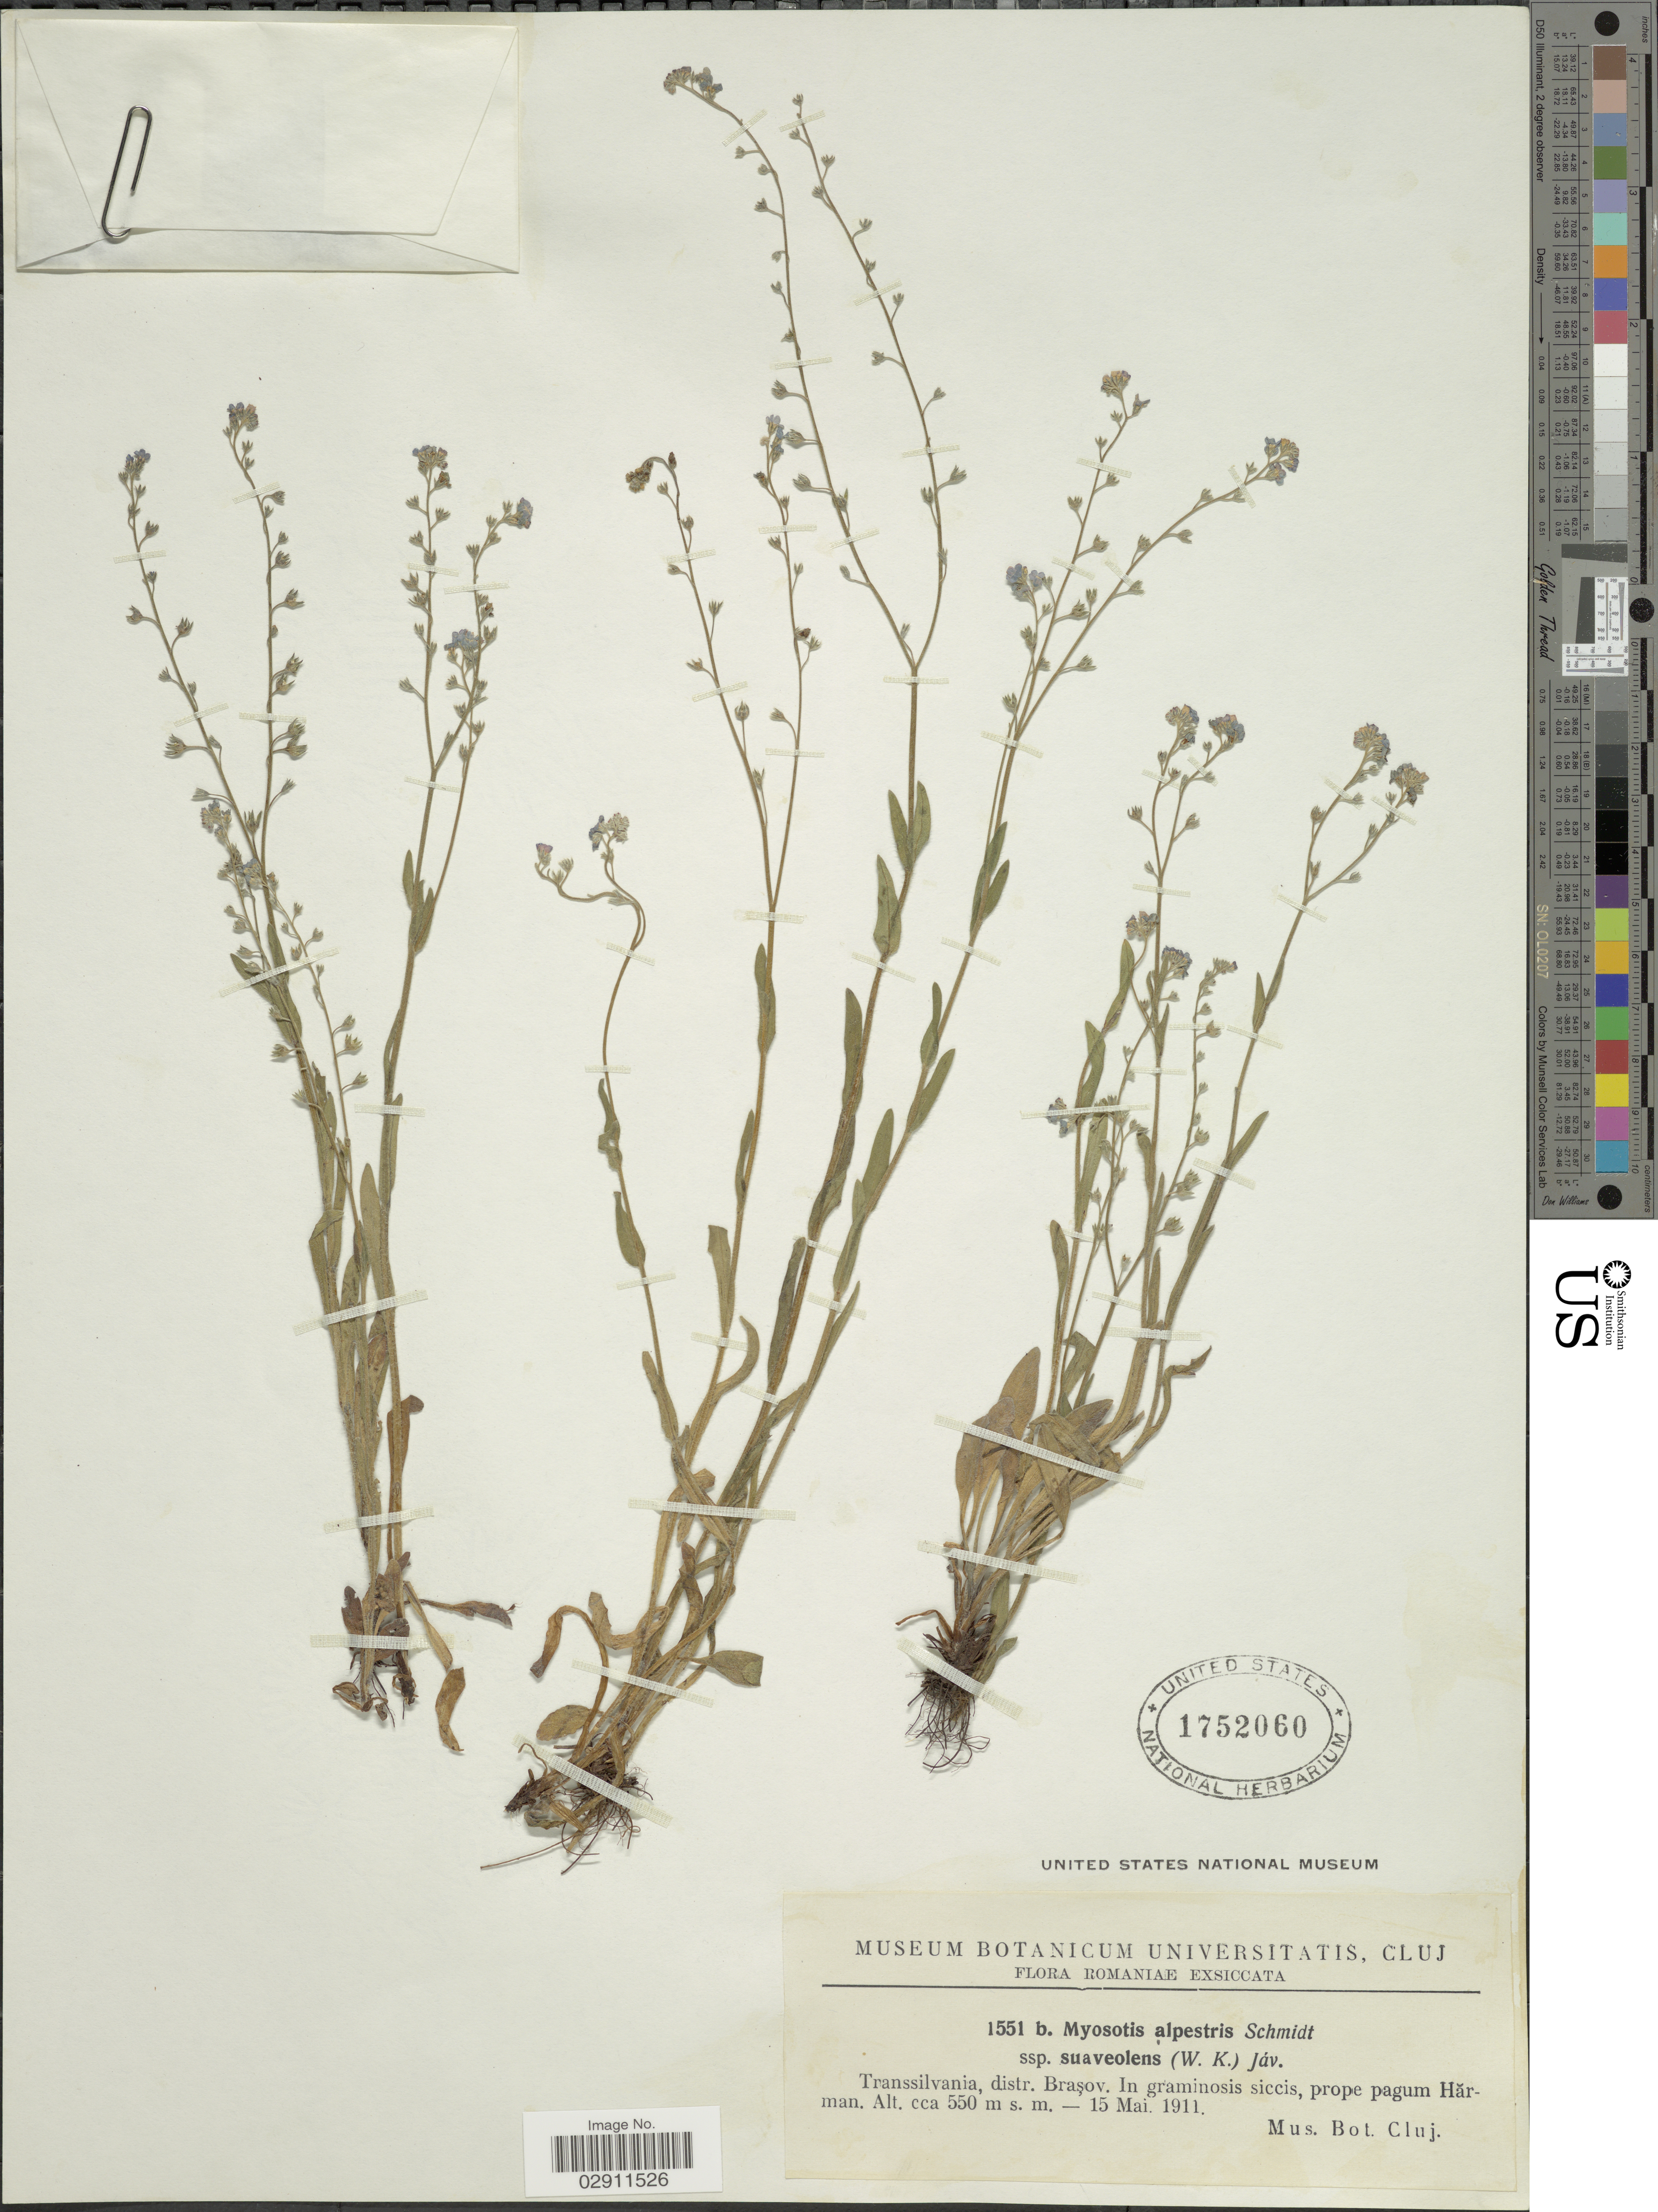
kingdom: Plantae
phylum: Tracheophyta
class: Magnoliopsida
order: Boraginales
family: Boraginaceae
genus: Myosotis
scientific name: Myosotis suaveolens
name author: Auct.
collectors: Mus. Bot. Cluj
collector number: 1551b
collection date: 1911-05-15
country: Romania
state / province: Brasov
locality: Romaniae, Transsilvania, distr. Brasov. In graminosis siccis, prope pagum Harman.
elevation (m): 550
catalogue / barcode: US 1752060